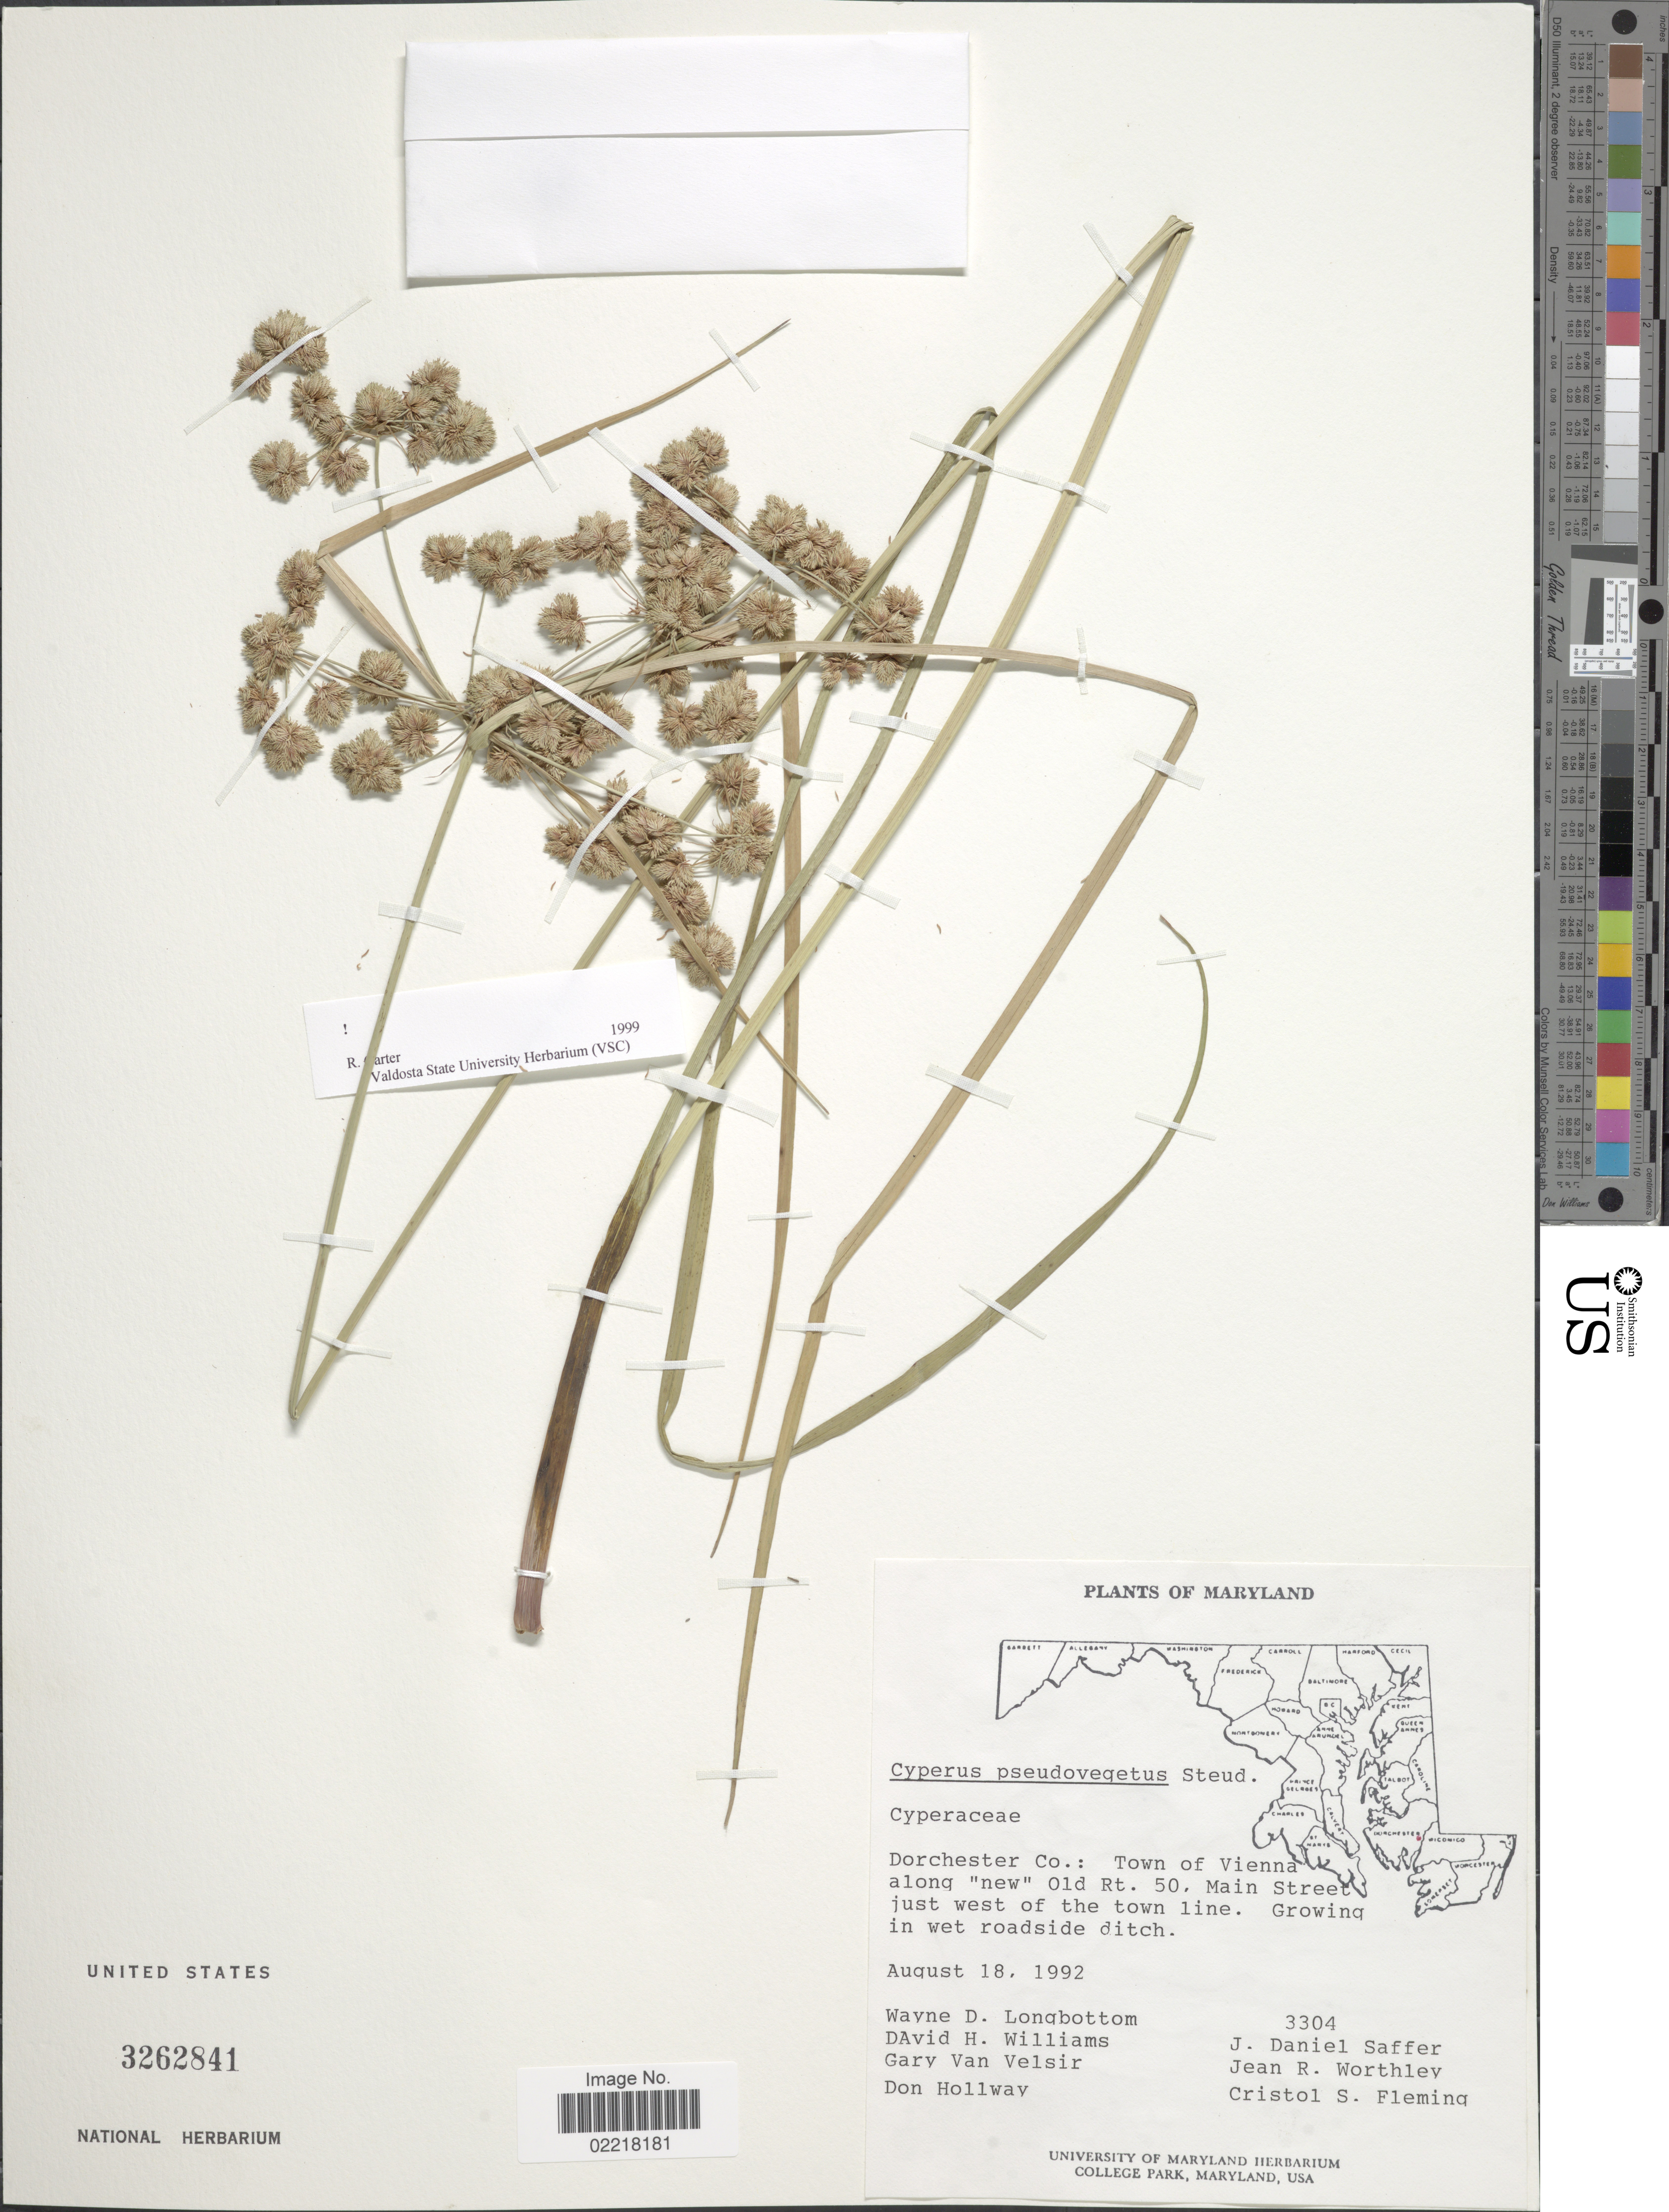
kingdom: Plantae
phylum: Tracheophyta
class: Liliopsida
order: Poales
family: Cyperaceae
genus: Cyperus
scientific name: Cyperus pseudovegetus Steud.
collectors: W. D. Longbottom, D. E. Williams, G. Van Velsir, D. Hollway & et al.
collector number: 3304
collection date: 1992-08-18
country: United States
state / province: Maryland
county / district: Dorchester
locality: Dorchester Co.: Town of Vienna along "new" Old Rt. 50, Main Street just west of the town line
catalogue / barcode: US 3262841